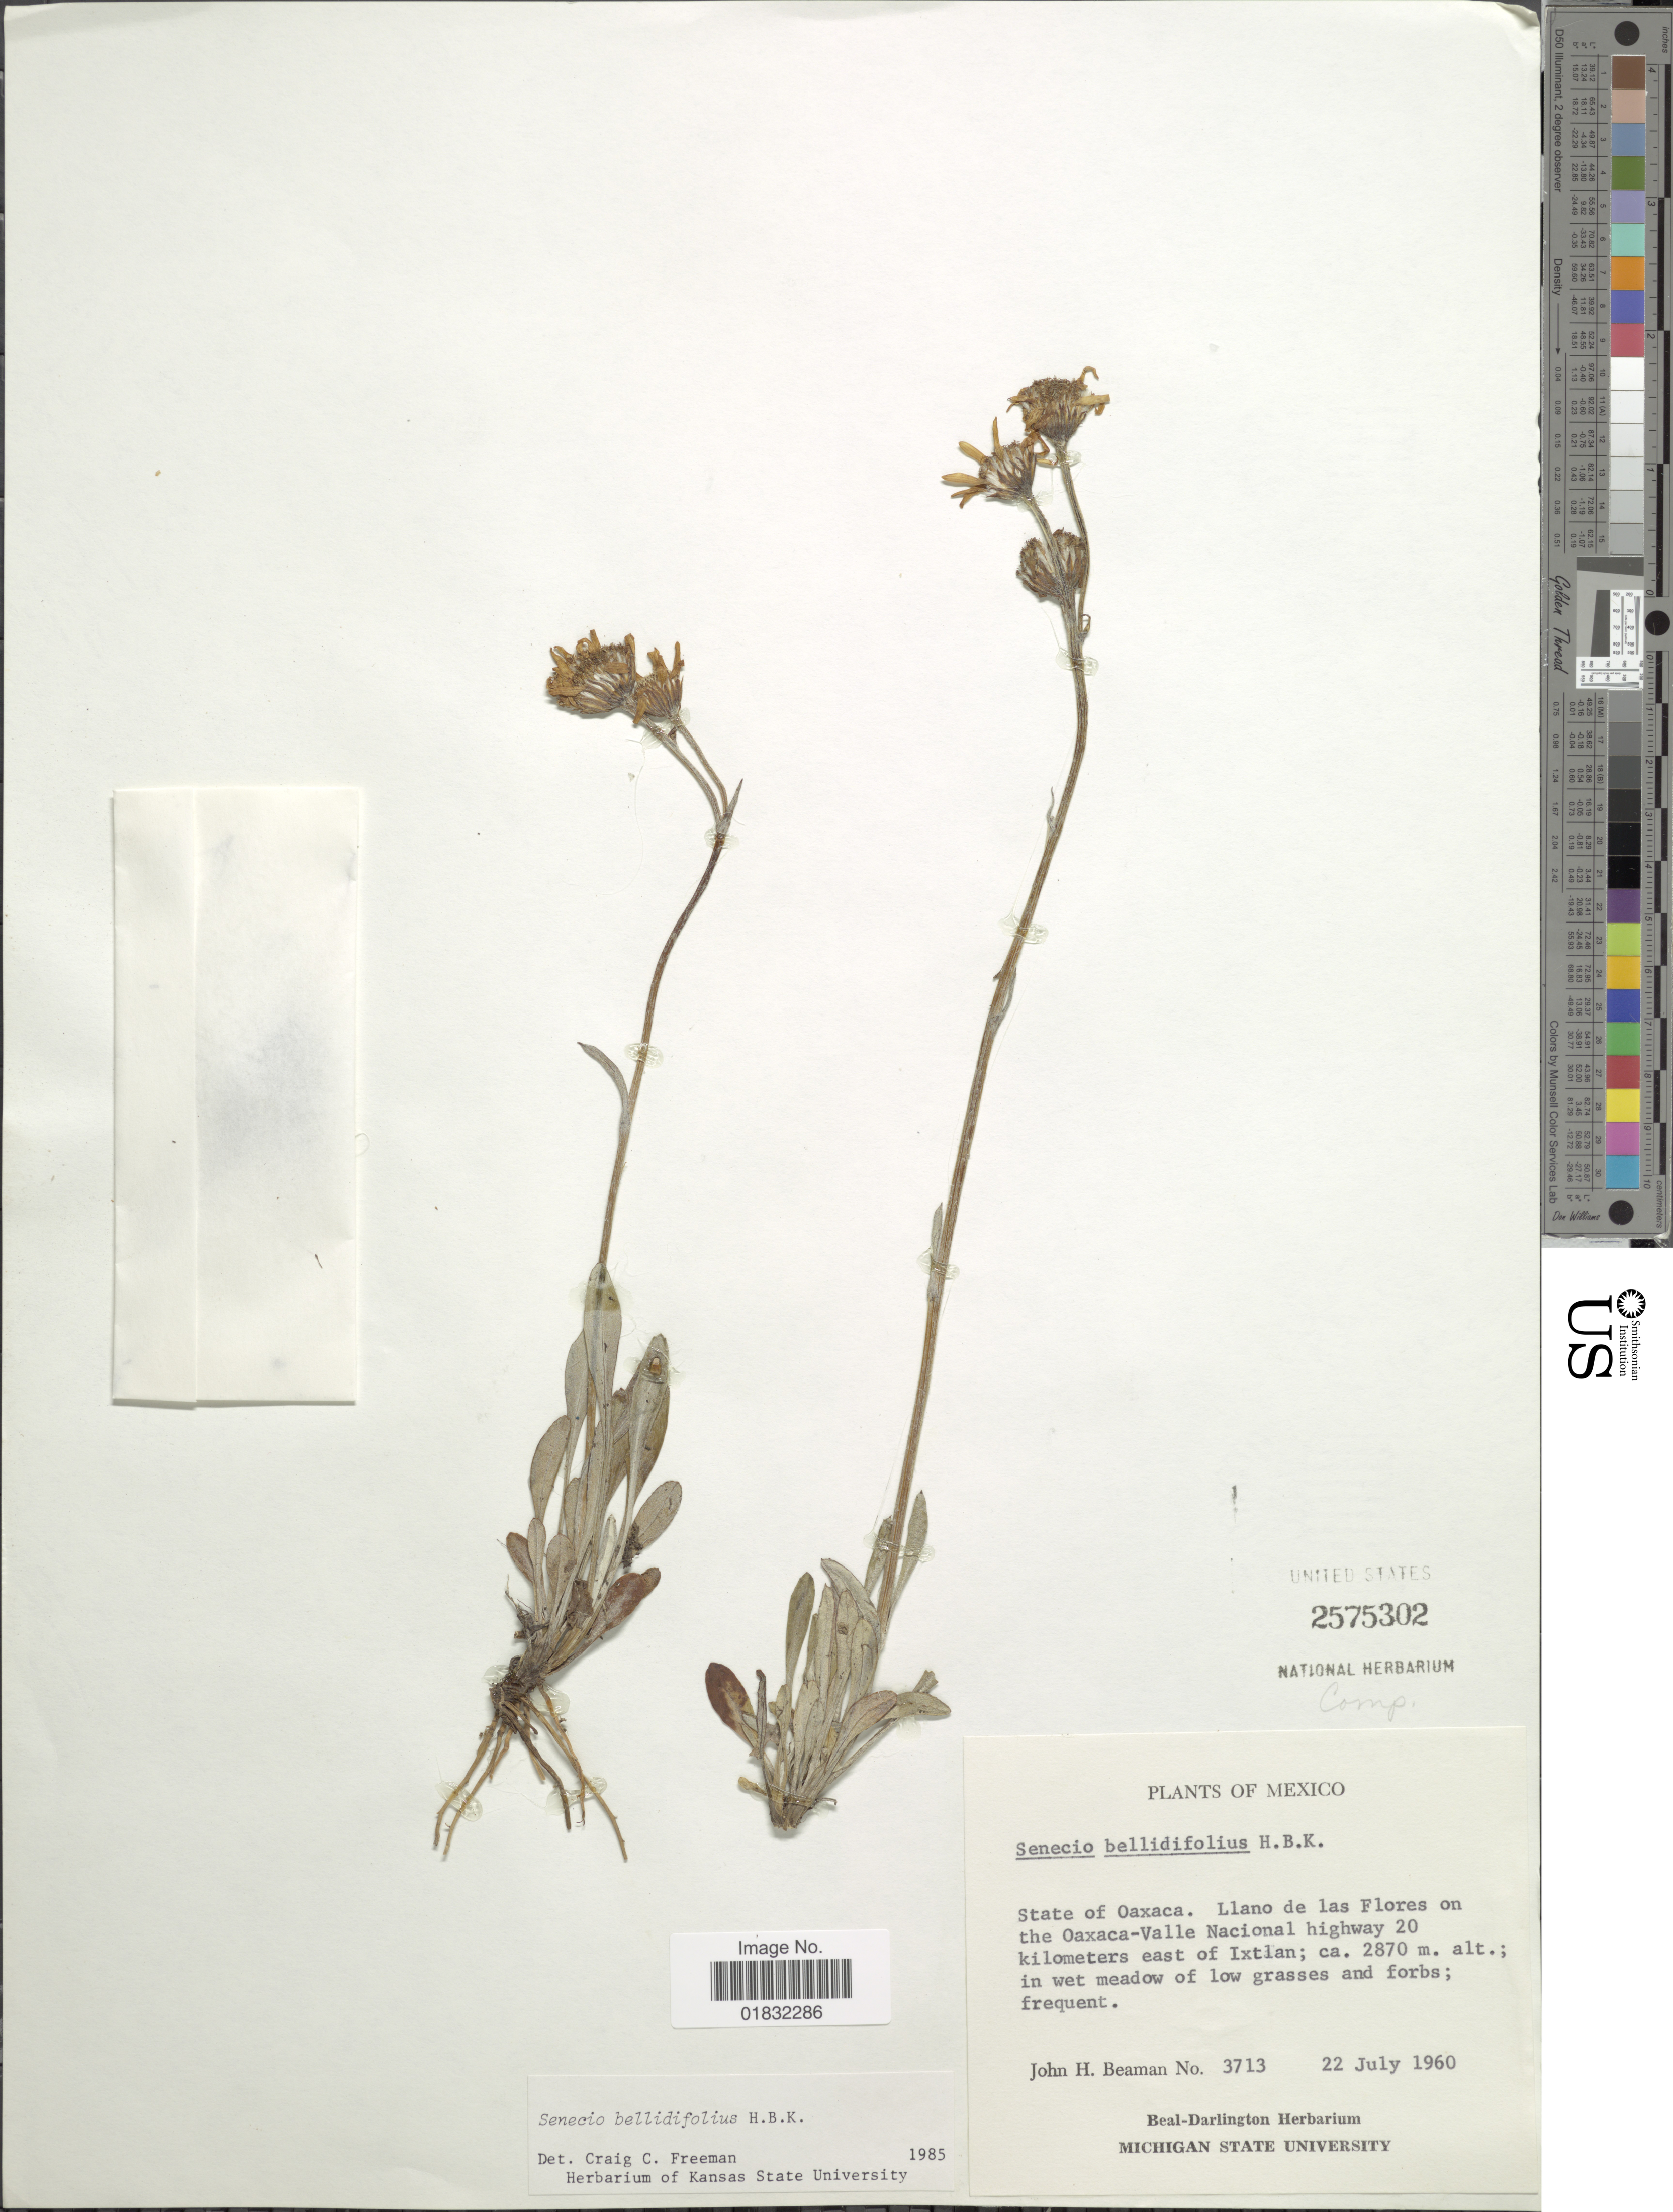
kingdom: Plantae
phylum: Tracheophyta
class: Magnoliopsida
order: Asterales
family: Asteraceae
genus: Packera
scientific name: Packera bellidifolia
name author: (Kunth) W.A. Weber & Á. Löve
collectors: J. H. Beaman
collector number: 3713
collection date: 1960-07-22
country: Mexico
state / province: Oaxaca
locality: Llano de las Flores on the Oaxaca-Valle Nacional highway 20 kilometers east of Ixtlan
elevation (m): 2870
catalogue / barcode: US 2575302